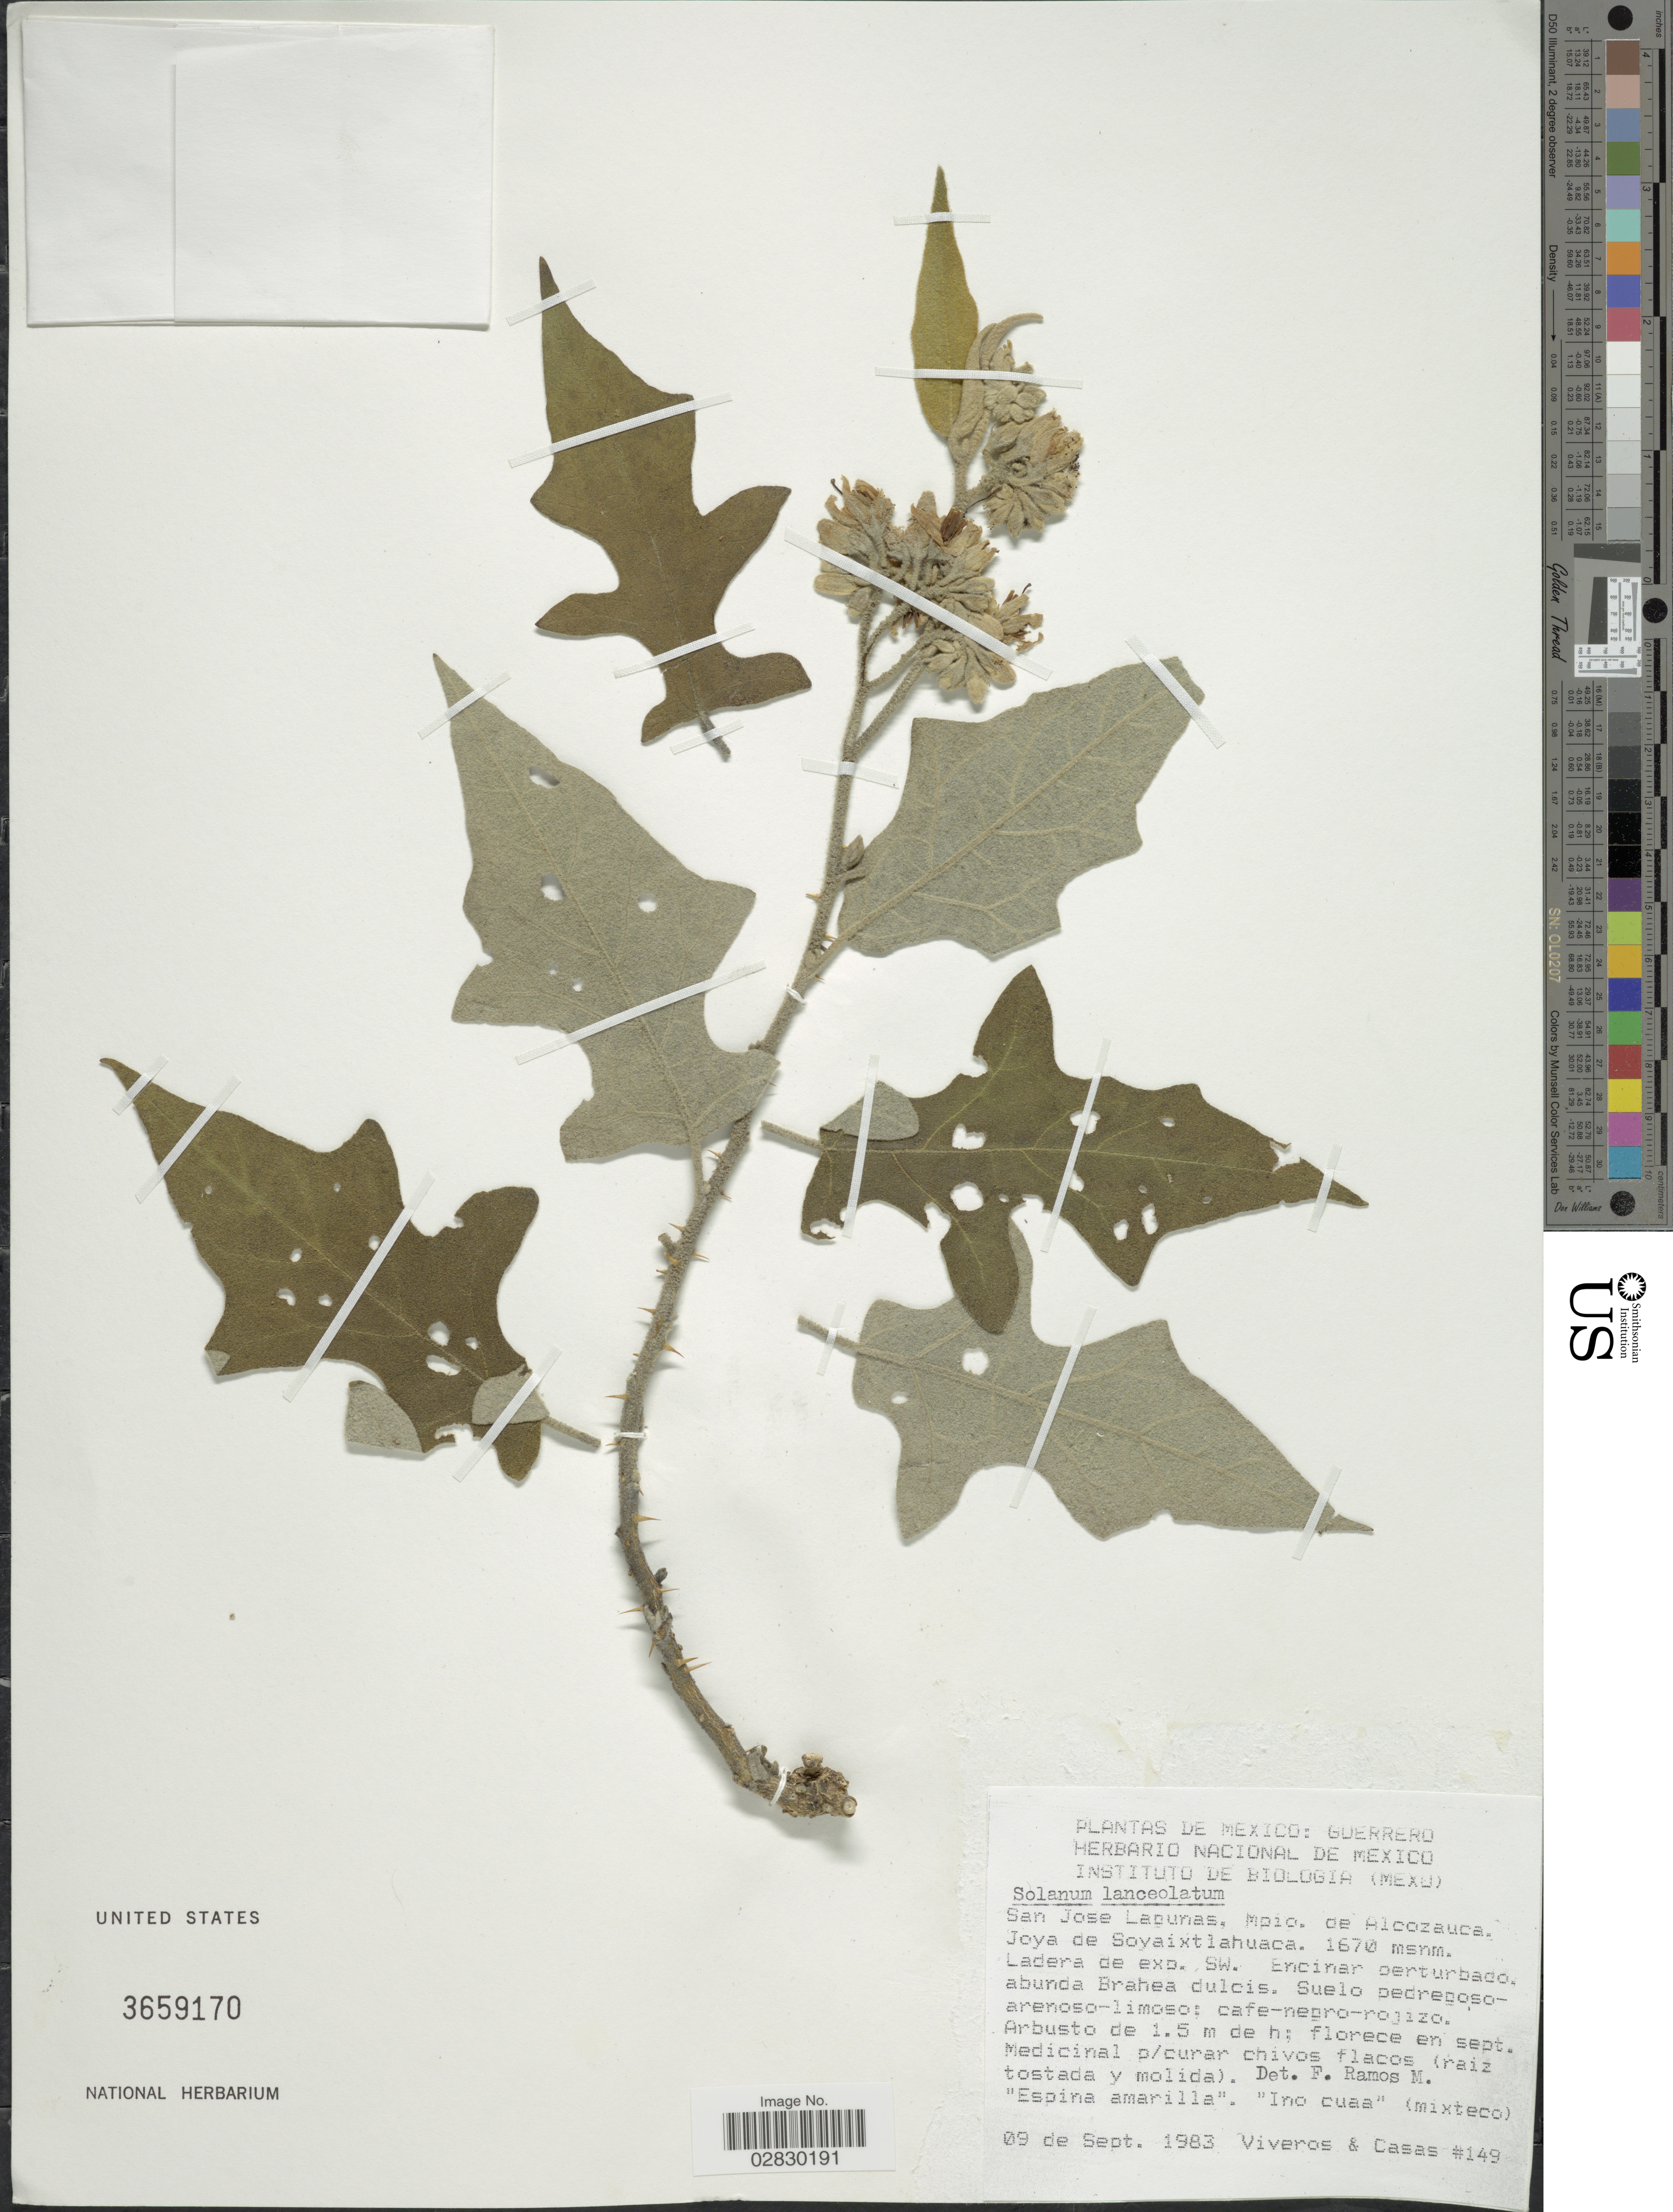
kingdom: Plantae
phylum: Tracheophyta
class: Magnoliopsida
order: Solanales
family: Solanaceae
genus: Solanum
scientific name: Solanum lanceolatum Berthault, nom. illeg.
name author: Berthault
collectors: Viveros, -- & Casas, --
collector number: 149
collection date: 1983-09-09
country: Mexico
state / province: Guerrero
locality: San Jose Lagunas, Mpio. de Alcozauca. Joya de Soyaixtlahuaca.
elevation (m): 1670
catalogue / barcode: US 3659170